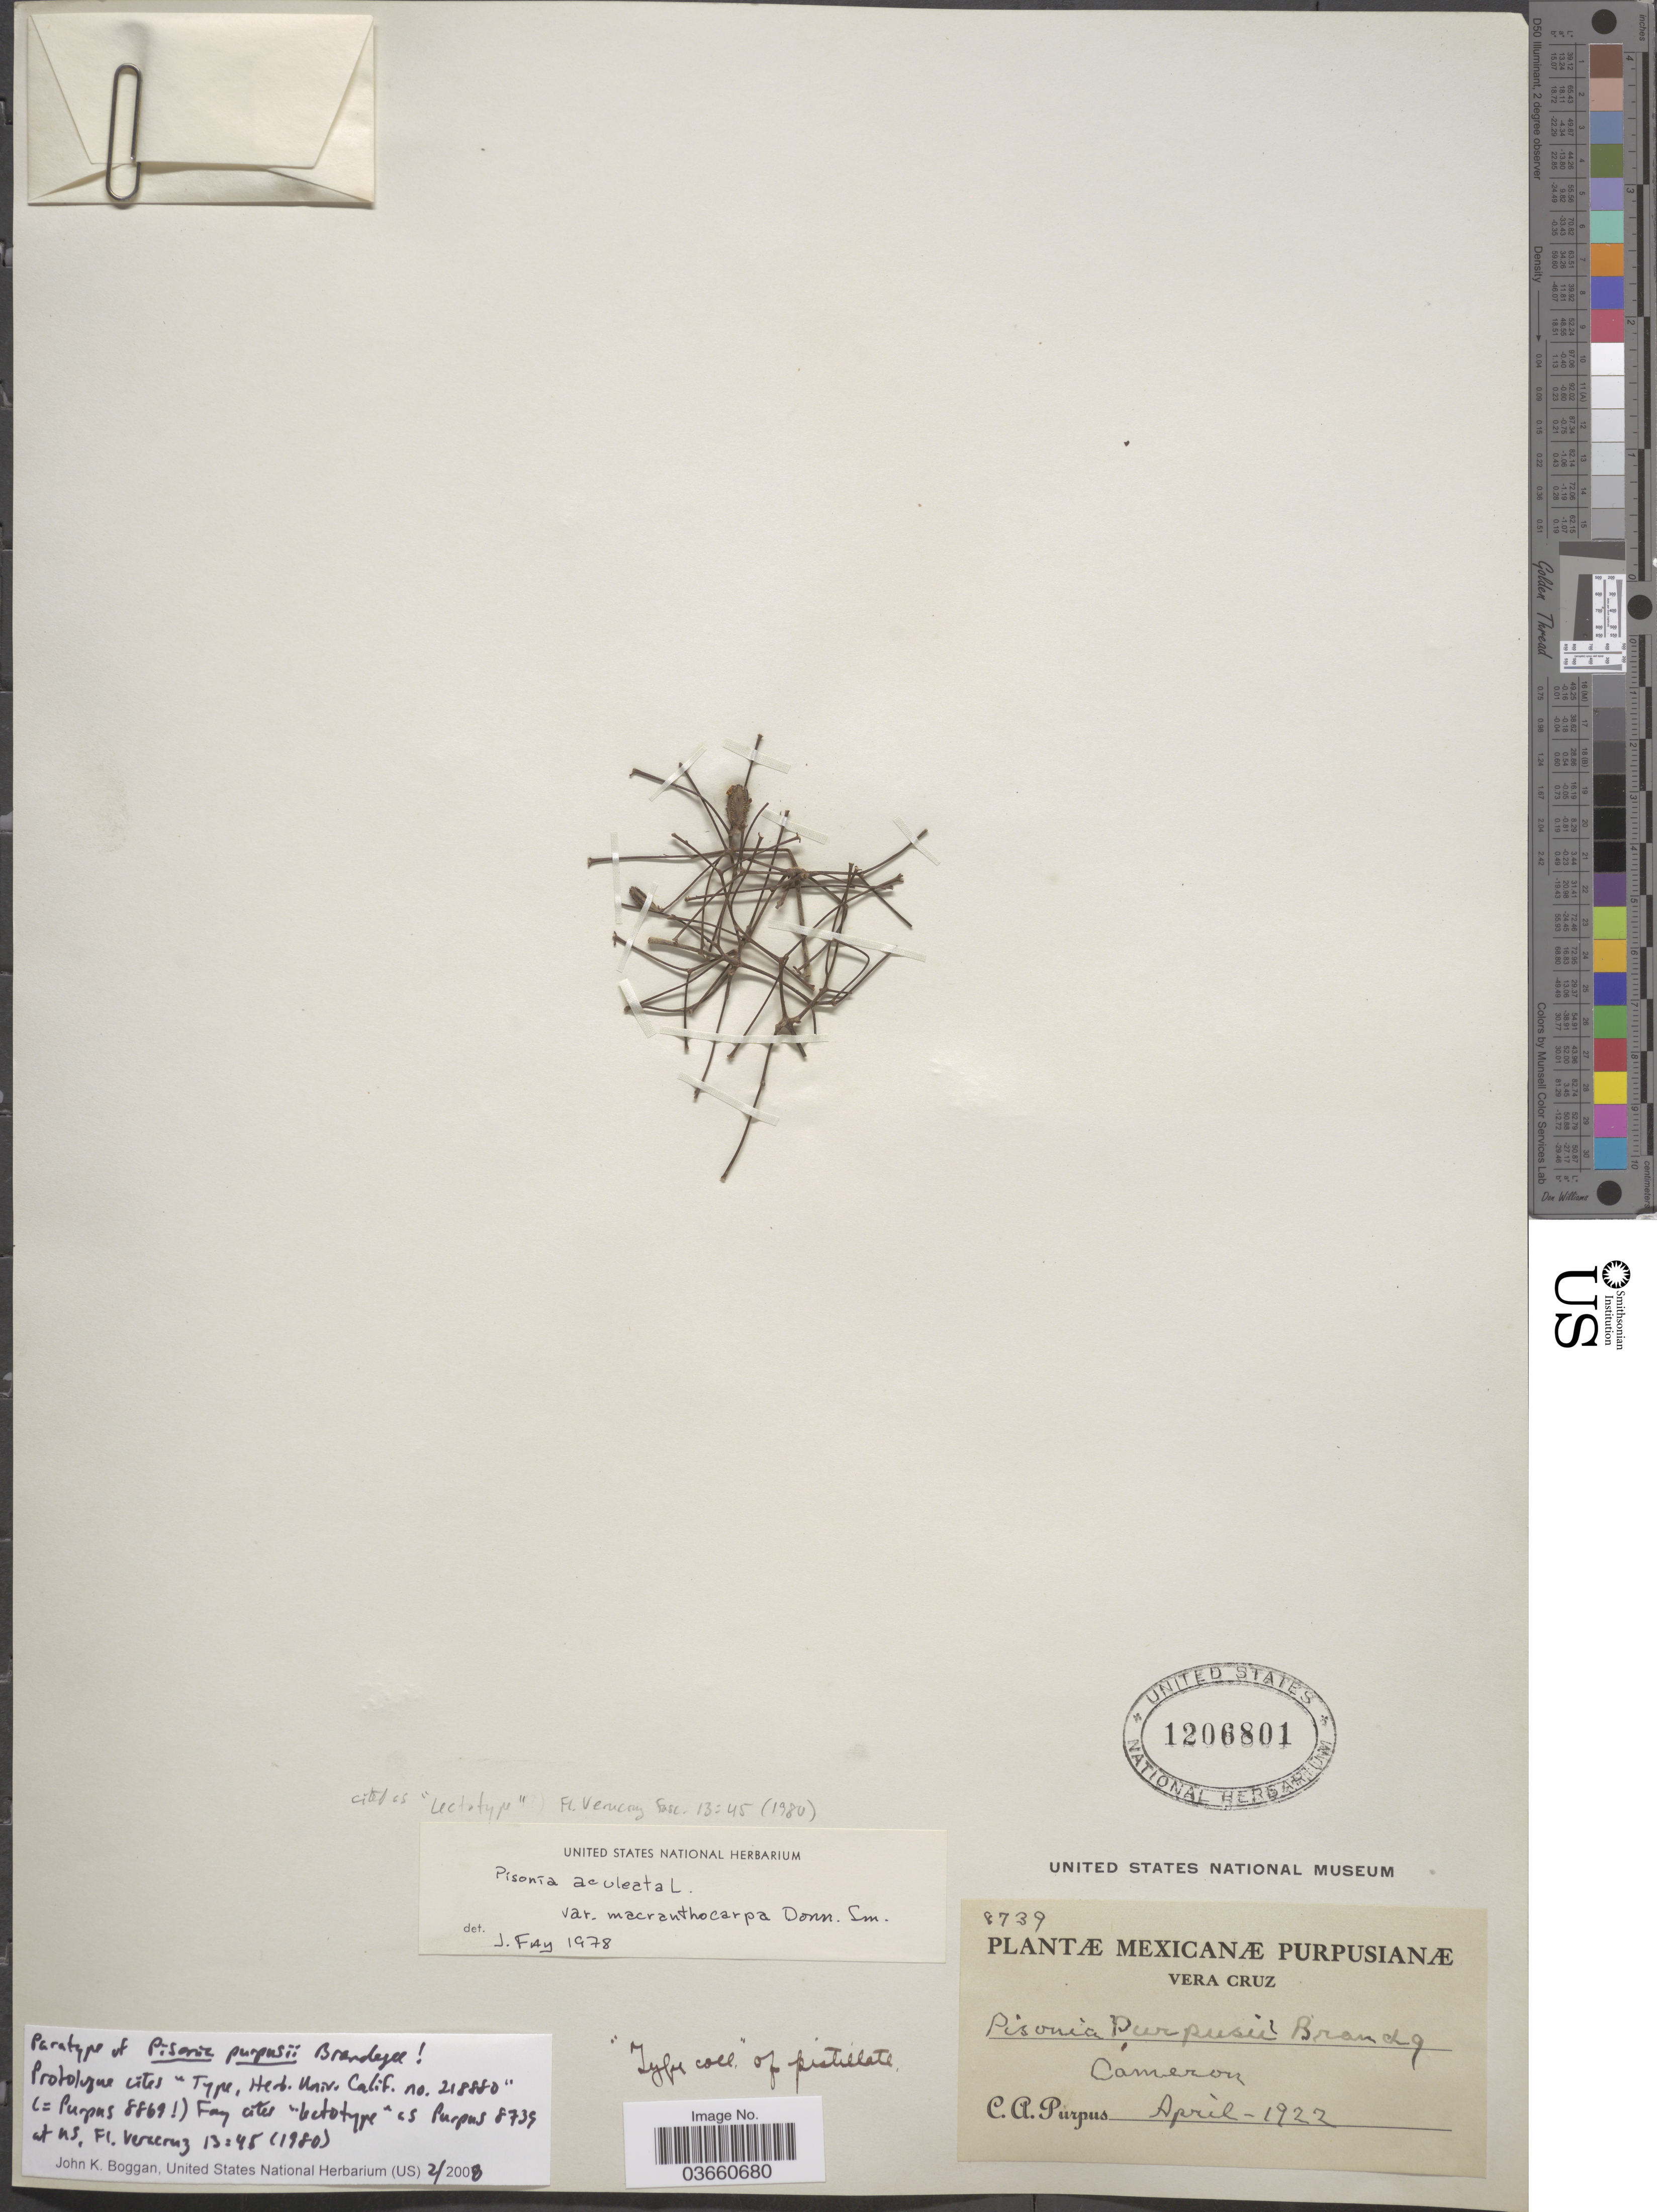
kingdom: Plantae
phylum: Tracheophyta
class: Magnoliopsida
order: Caryophyllales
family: Nyctaginaceae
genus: Pisonia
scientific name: Pisonia aculeata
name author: L.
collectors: C. A. Purpus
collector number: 8739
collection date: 1922-04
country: Mexico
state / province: Veracruz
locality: Vera Cruz. Cameron.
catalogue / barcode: US 1206801